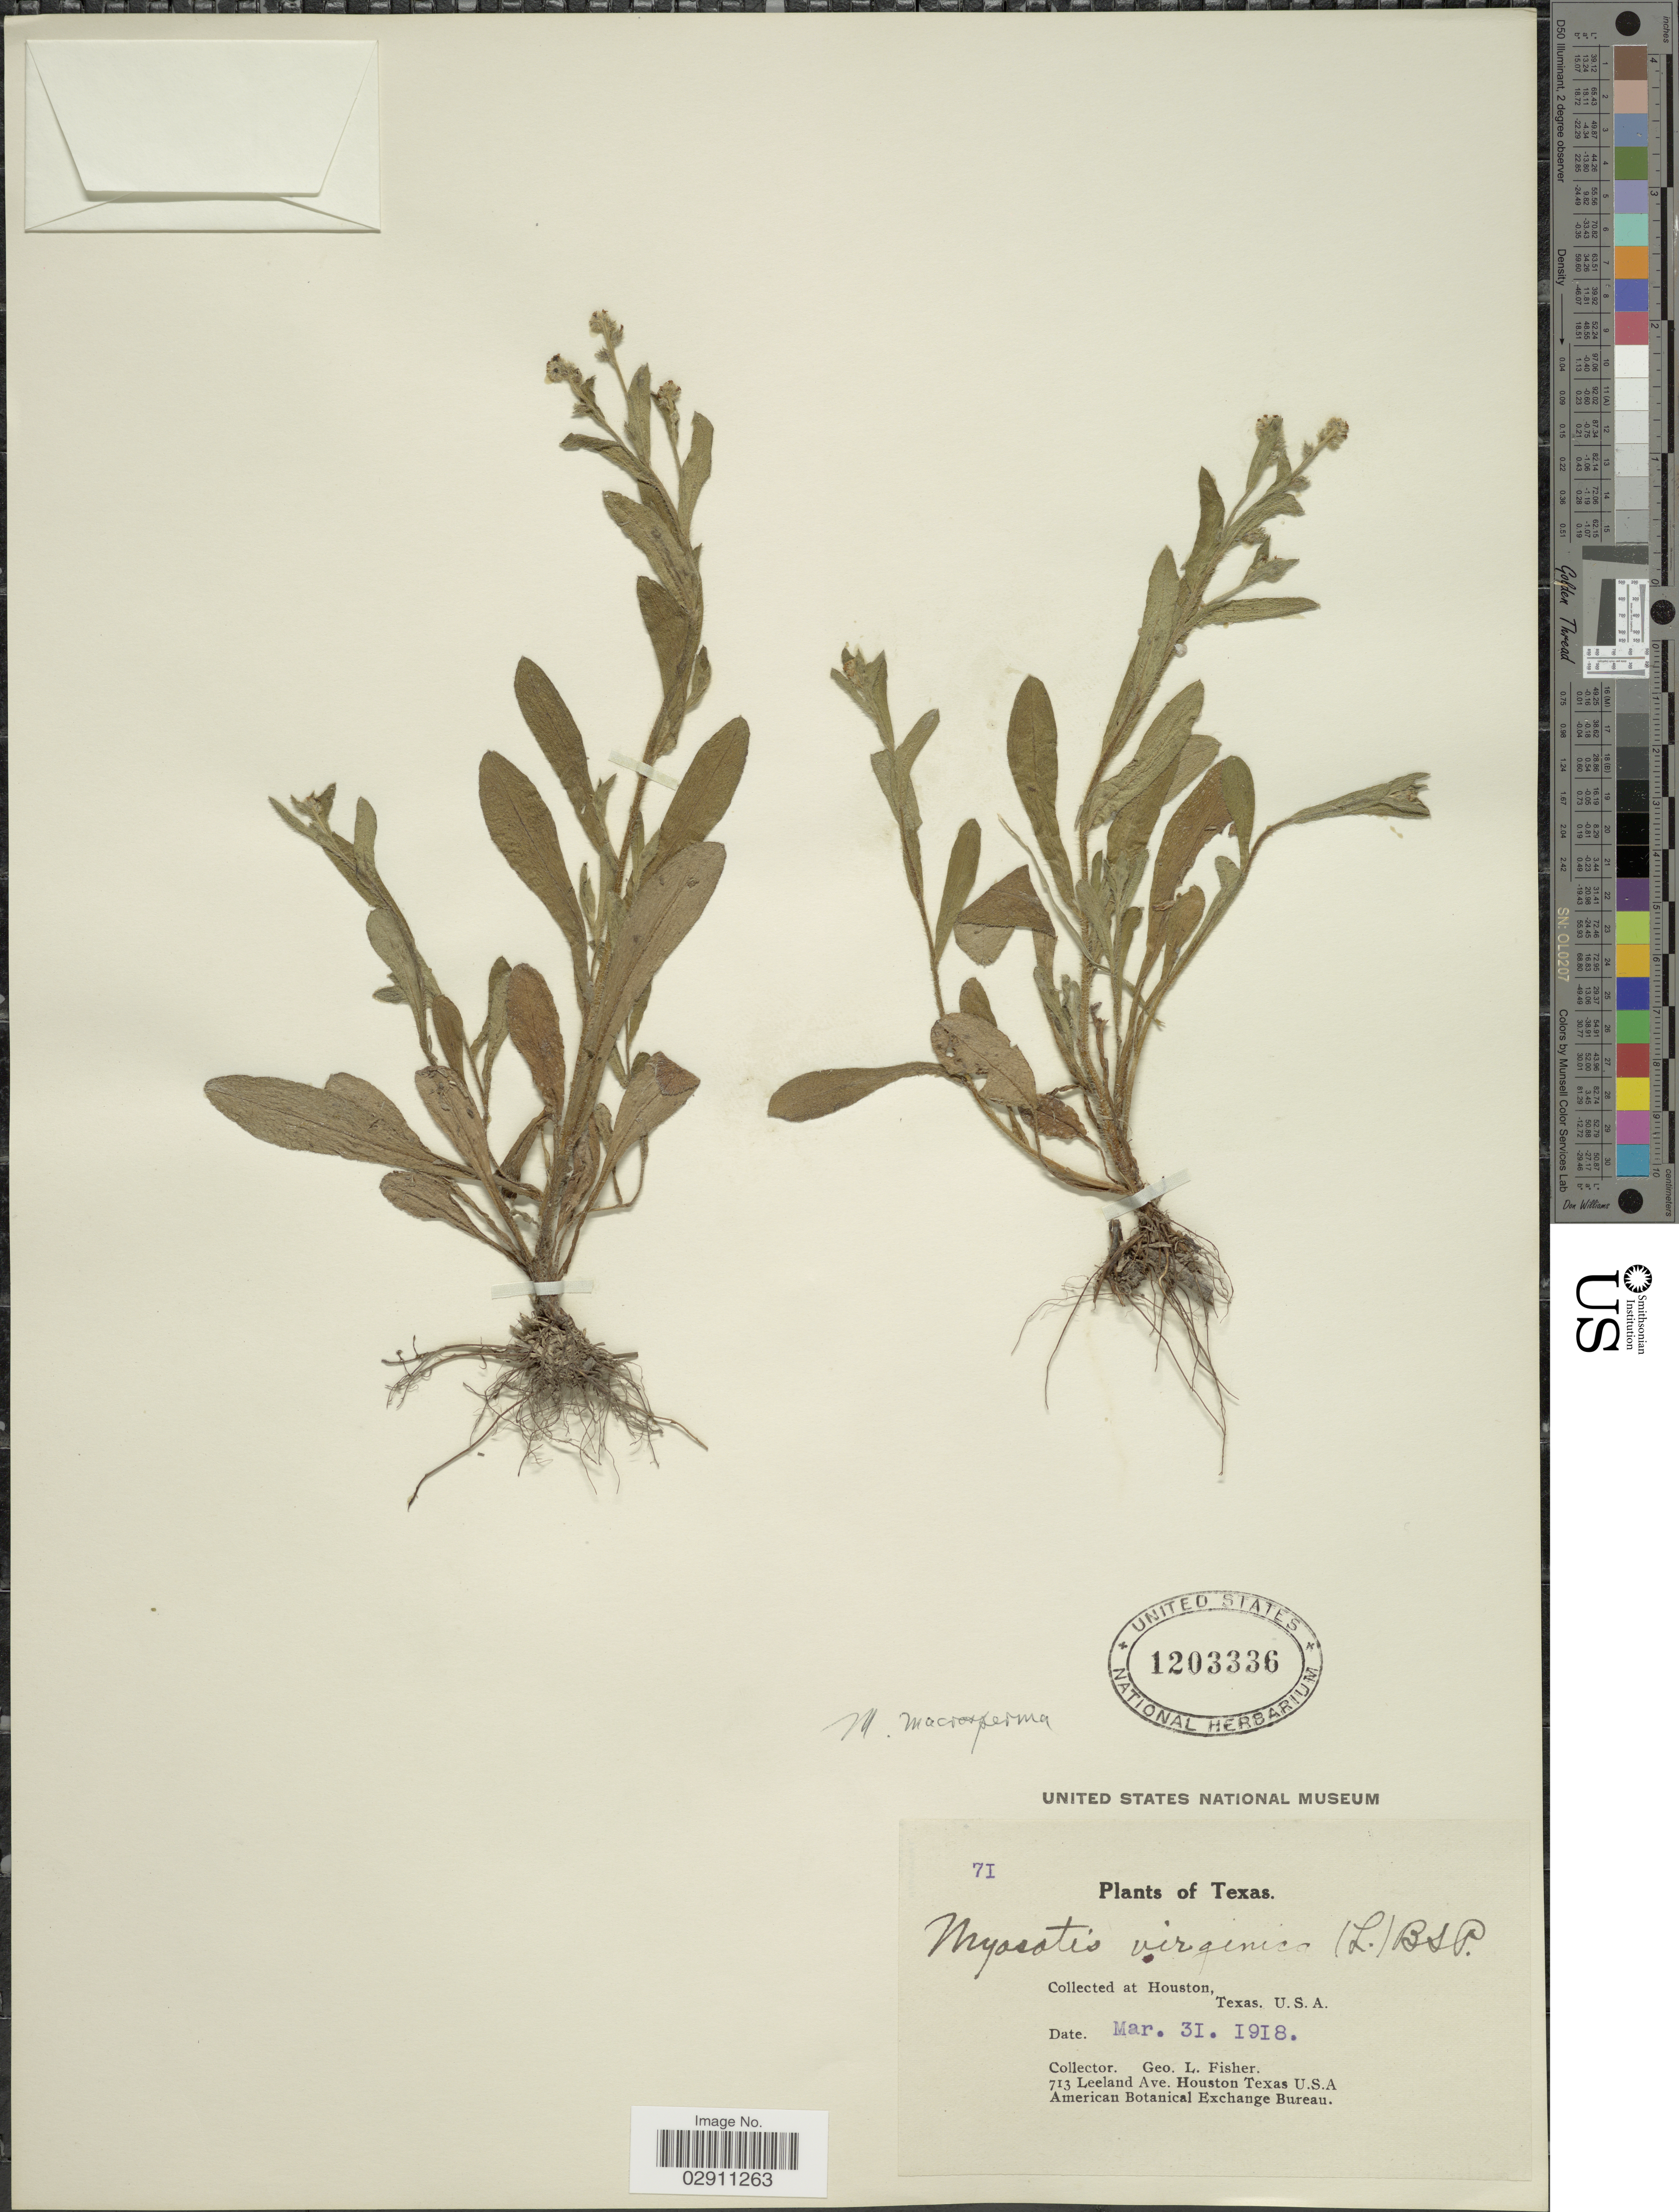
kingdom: Plantae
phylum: Tracheophyta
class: Magnoliopsida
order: Boraginales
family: Boraginaceae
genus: Myosotis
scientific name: Myosotis verna var. macrosperma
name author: (Engelm.) Chapm.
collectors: G. L. Fisher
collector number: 71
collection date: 1918-03-31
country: United States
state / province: Texas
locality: Houston.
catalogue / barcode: US 1203336